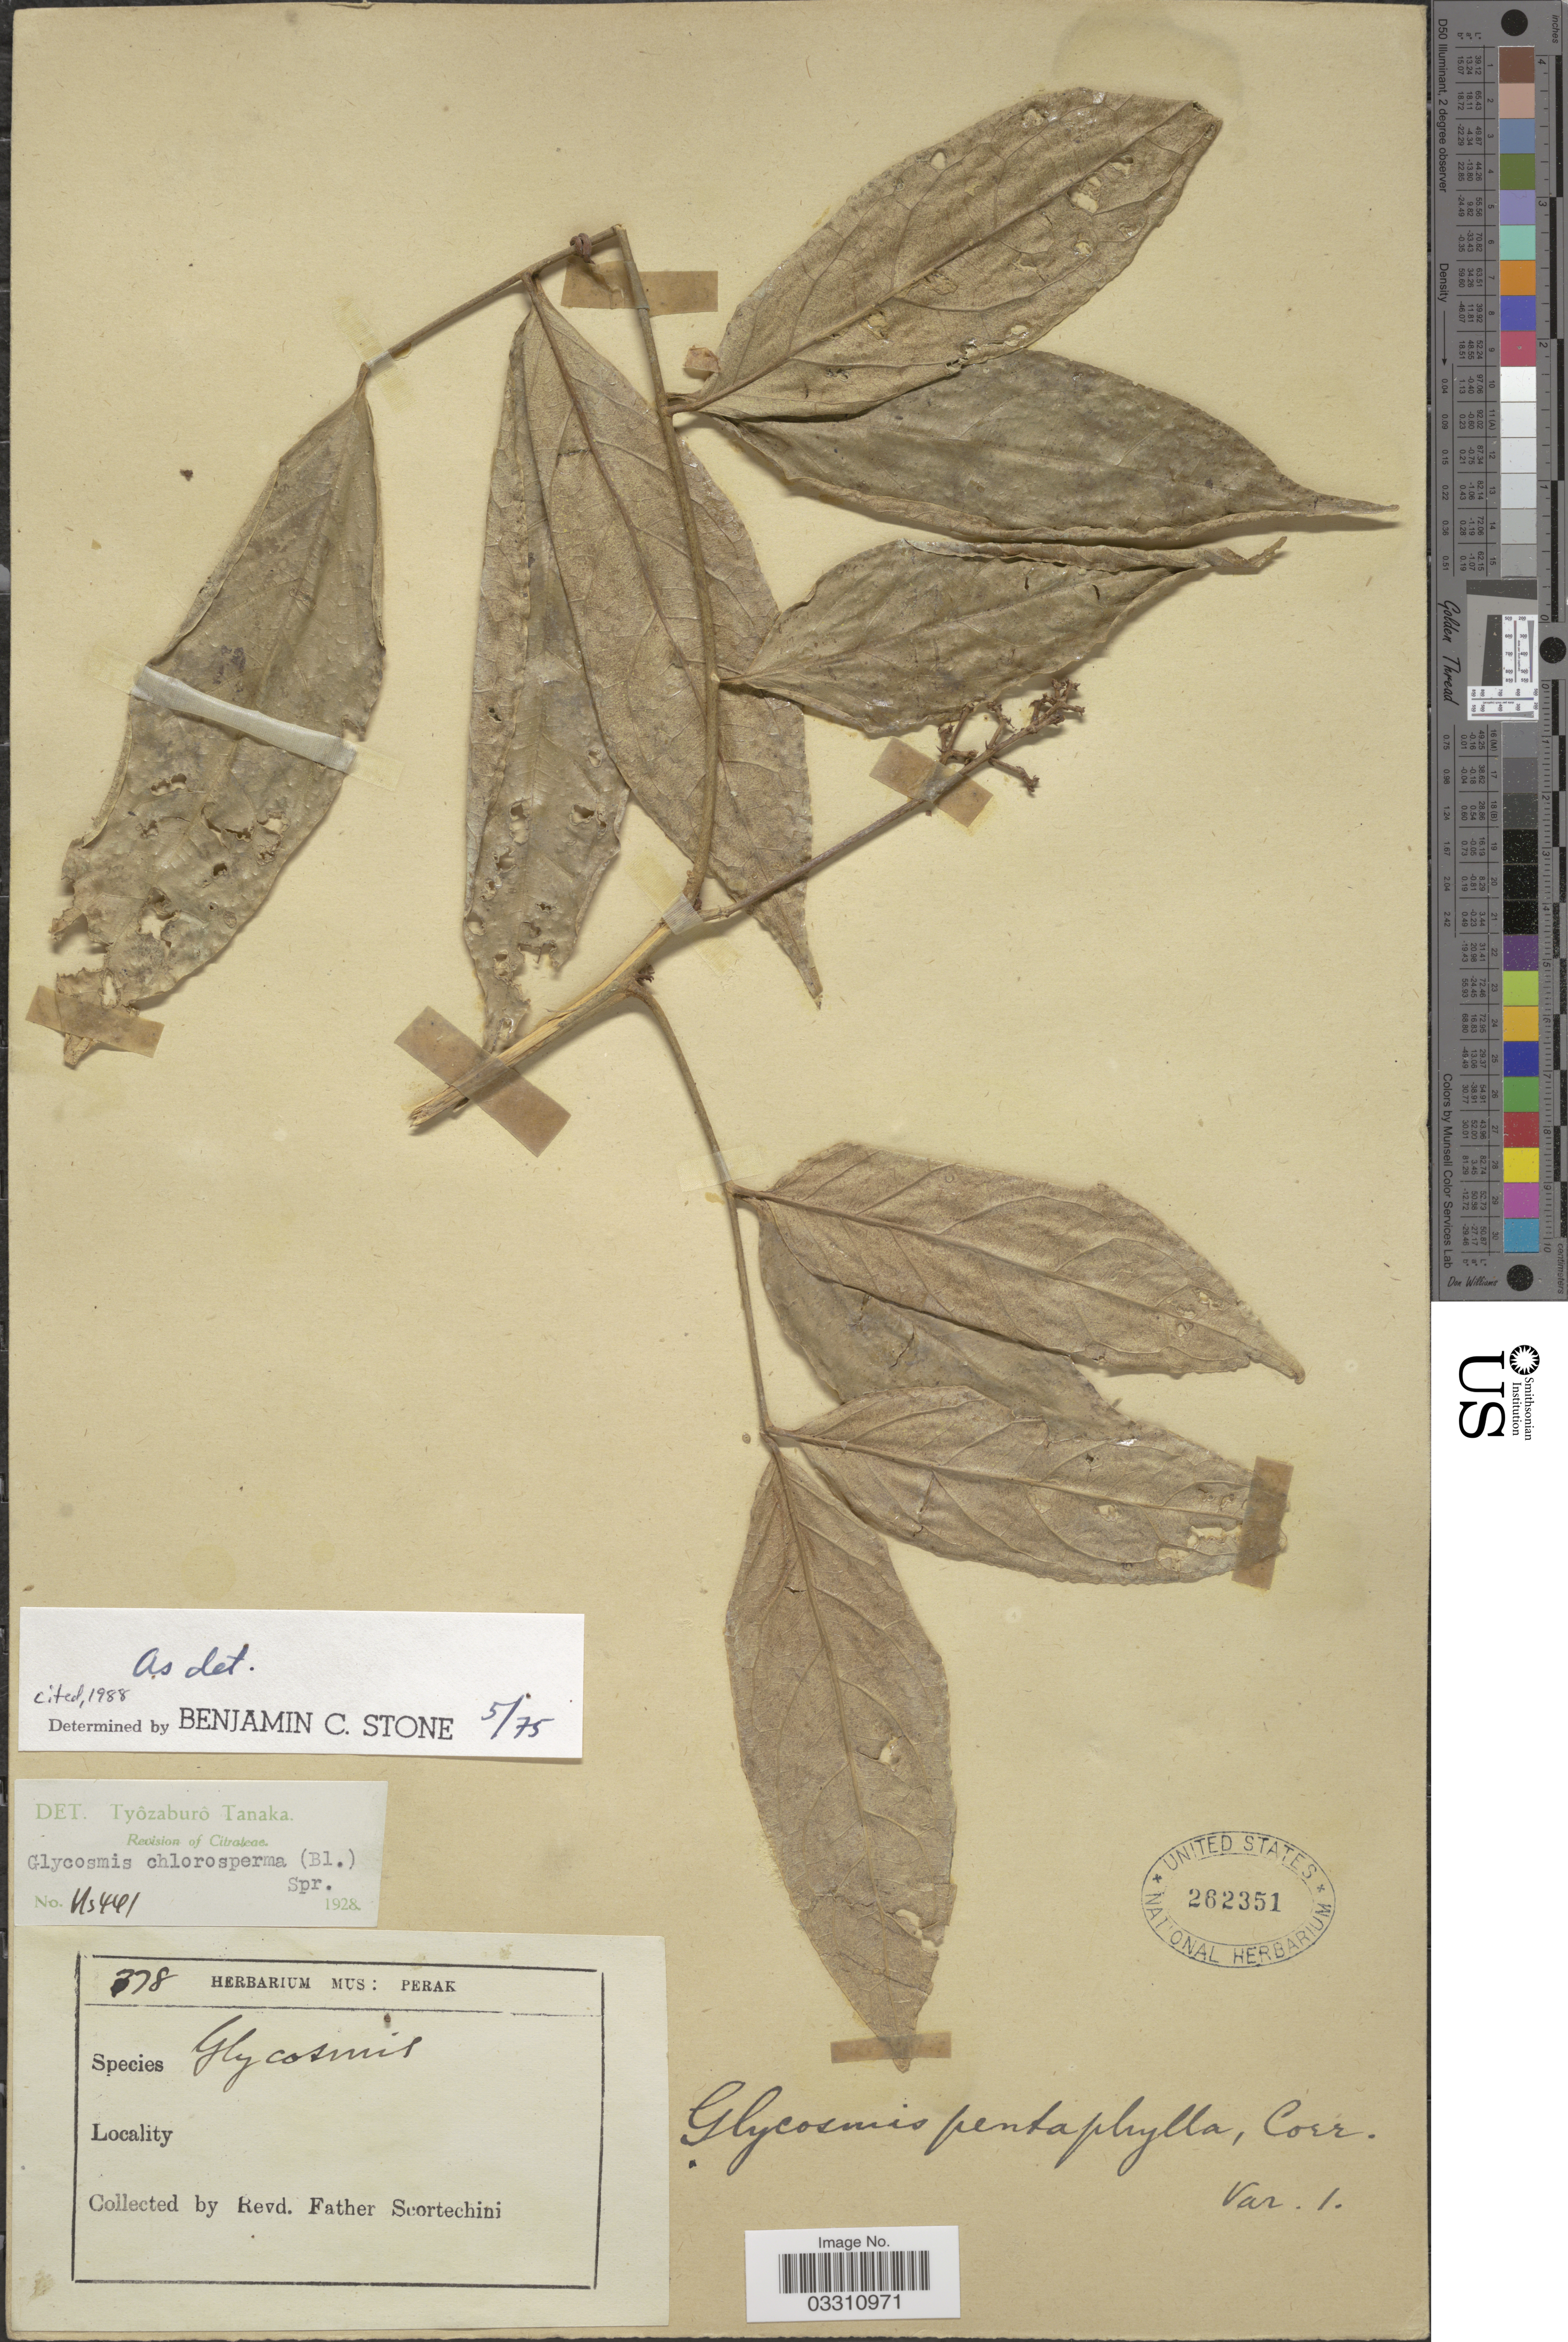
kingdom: Plantae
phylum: Tracheophyta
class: Magnoliopsida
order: Sapindales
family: Rutaceae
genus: Glycosmis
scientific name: Glycosmis chlorosperma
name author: Spreng.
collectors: Fr. Scortechini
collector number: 378*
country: Malaysia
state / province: Perak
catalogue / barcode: US 262351